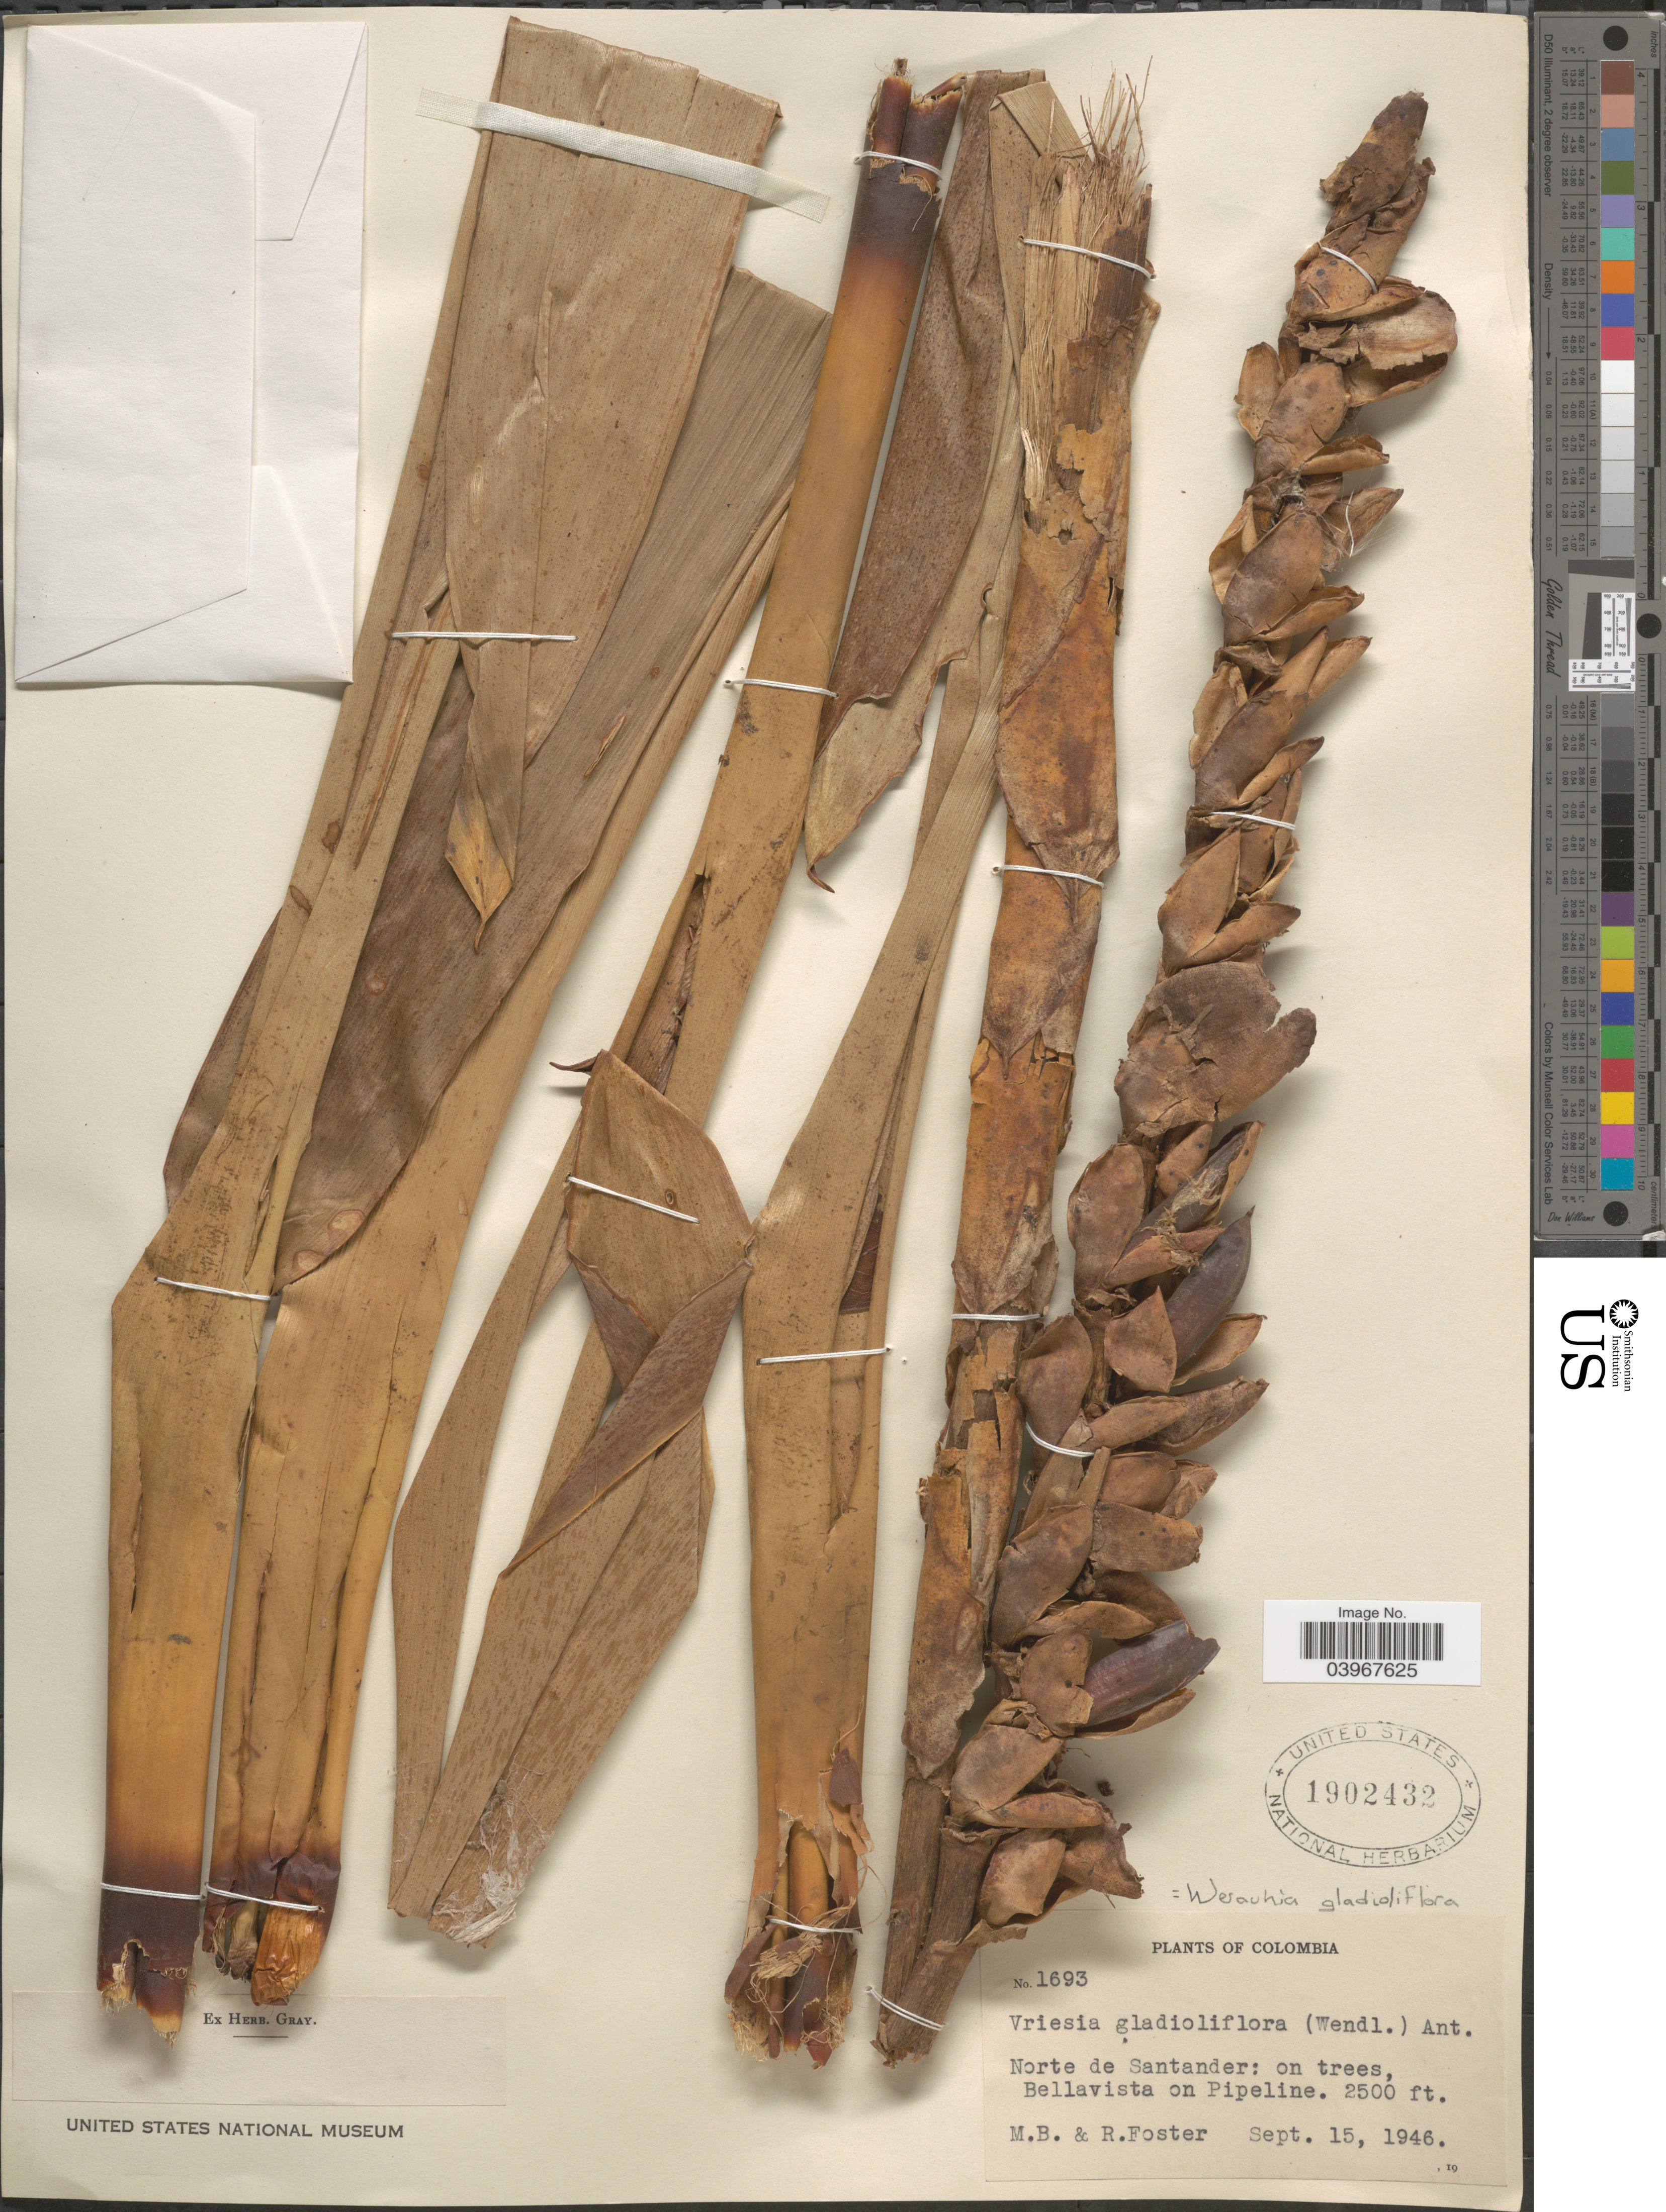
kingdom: Plantae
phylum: Tracheophyta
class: Liliopsida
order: Poales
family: Bromeliaceae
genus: Werauhia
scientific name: Werauhia gladioliflora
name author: (H. Wendl.) J.R. Grant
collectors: M. B. Foster & R. Foster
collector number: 1693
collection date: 1946-09-15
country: Colombia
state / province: Norte de Santander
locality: Bellavista on Pipeline.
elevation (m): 762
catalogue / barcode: US 1902432